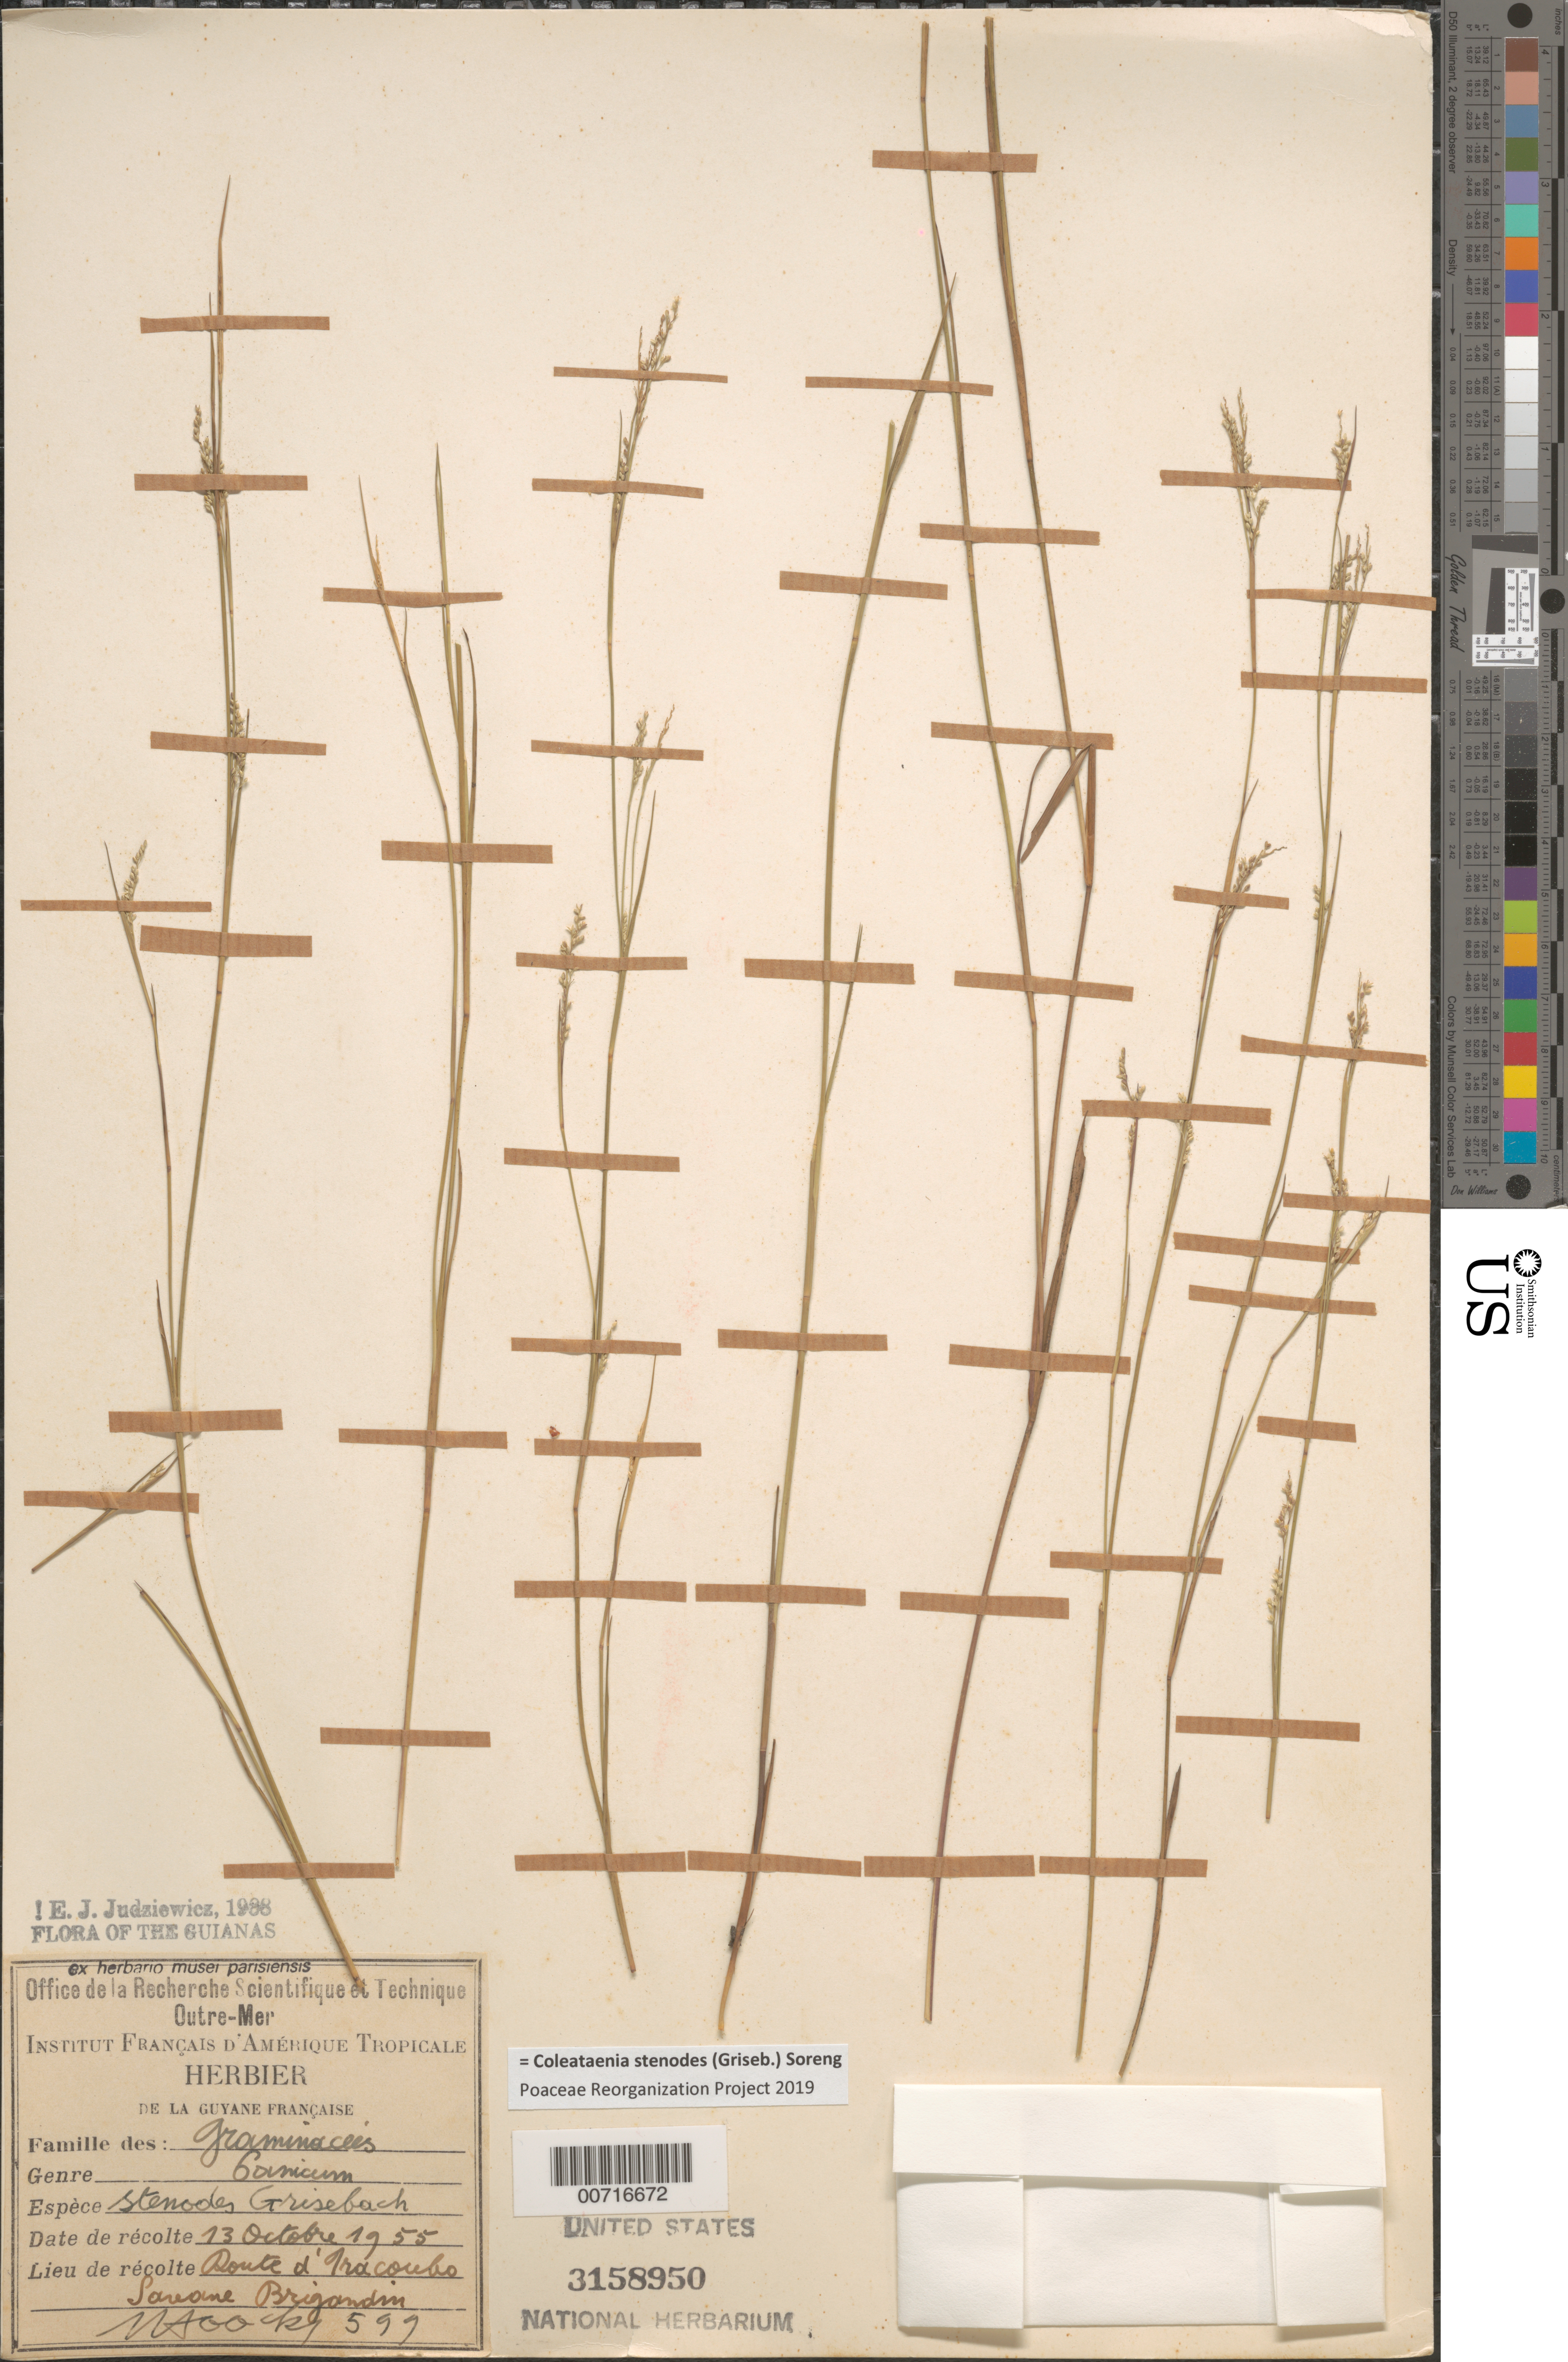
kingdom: Plantae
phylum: Tracheophyta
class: Liliopsida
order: Poales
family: Poaceae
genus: Coleataenia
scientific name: Coleataenia stenodes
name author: (Griseb.) Soreng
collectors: J. Hoock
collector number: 599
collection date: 1955-10-13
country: French Guiana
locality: Guyane Française. Route d'Tracoubo. Savane Brigandin.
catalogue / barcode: US 3158950